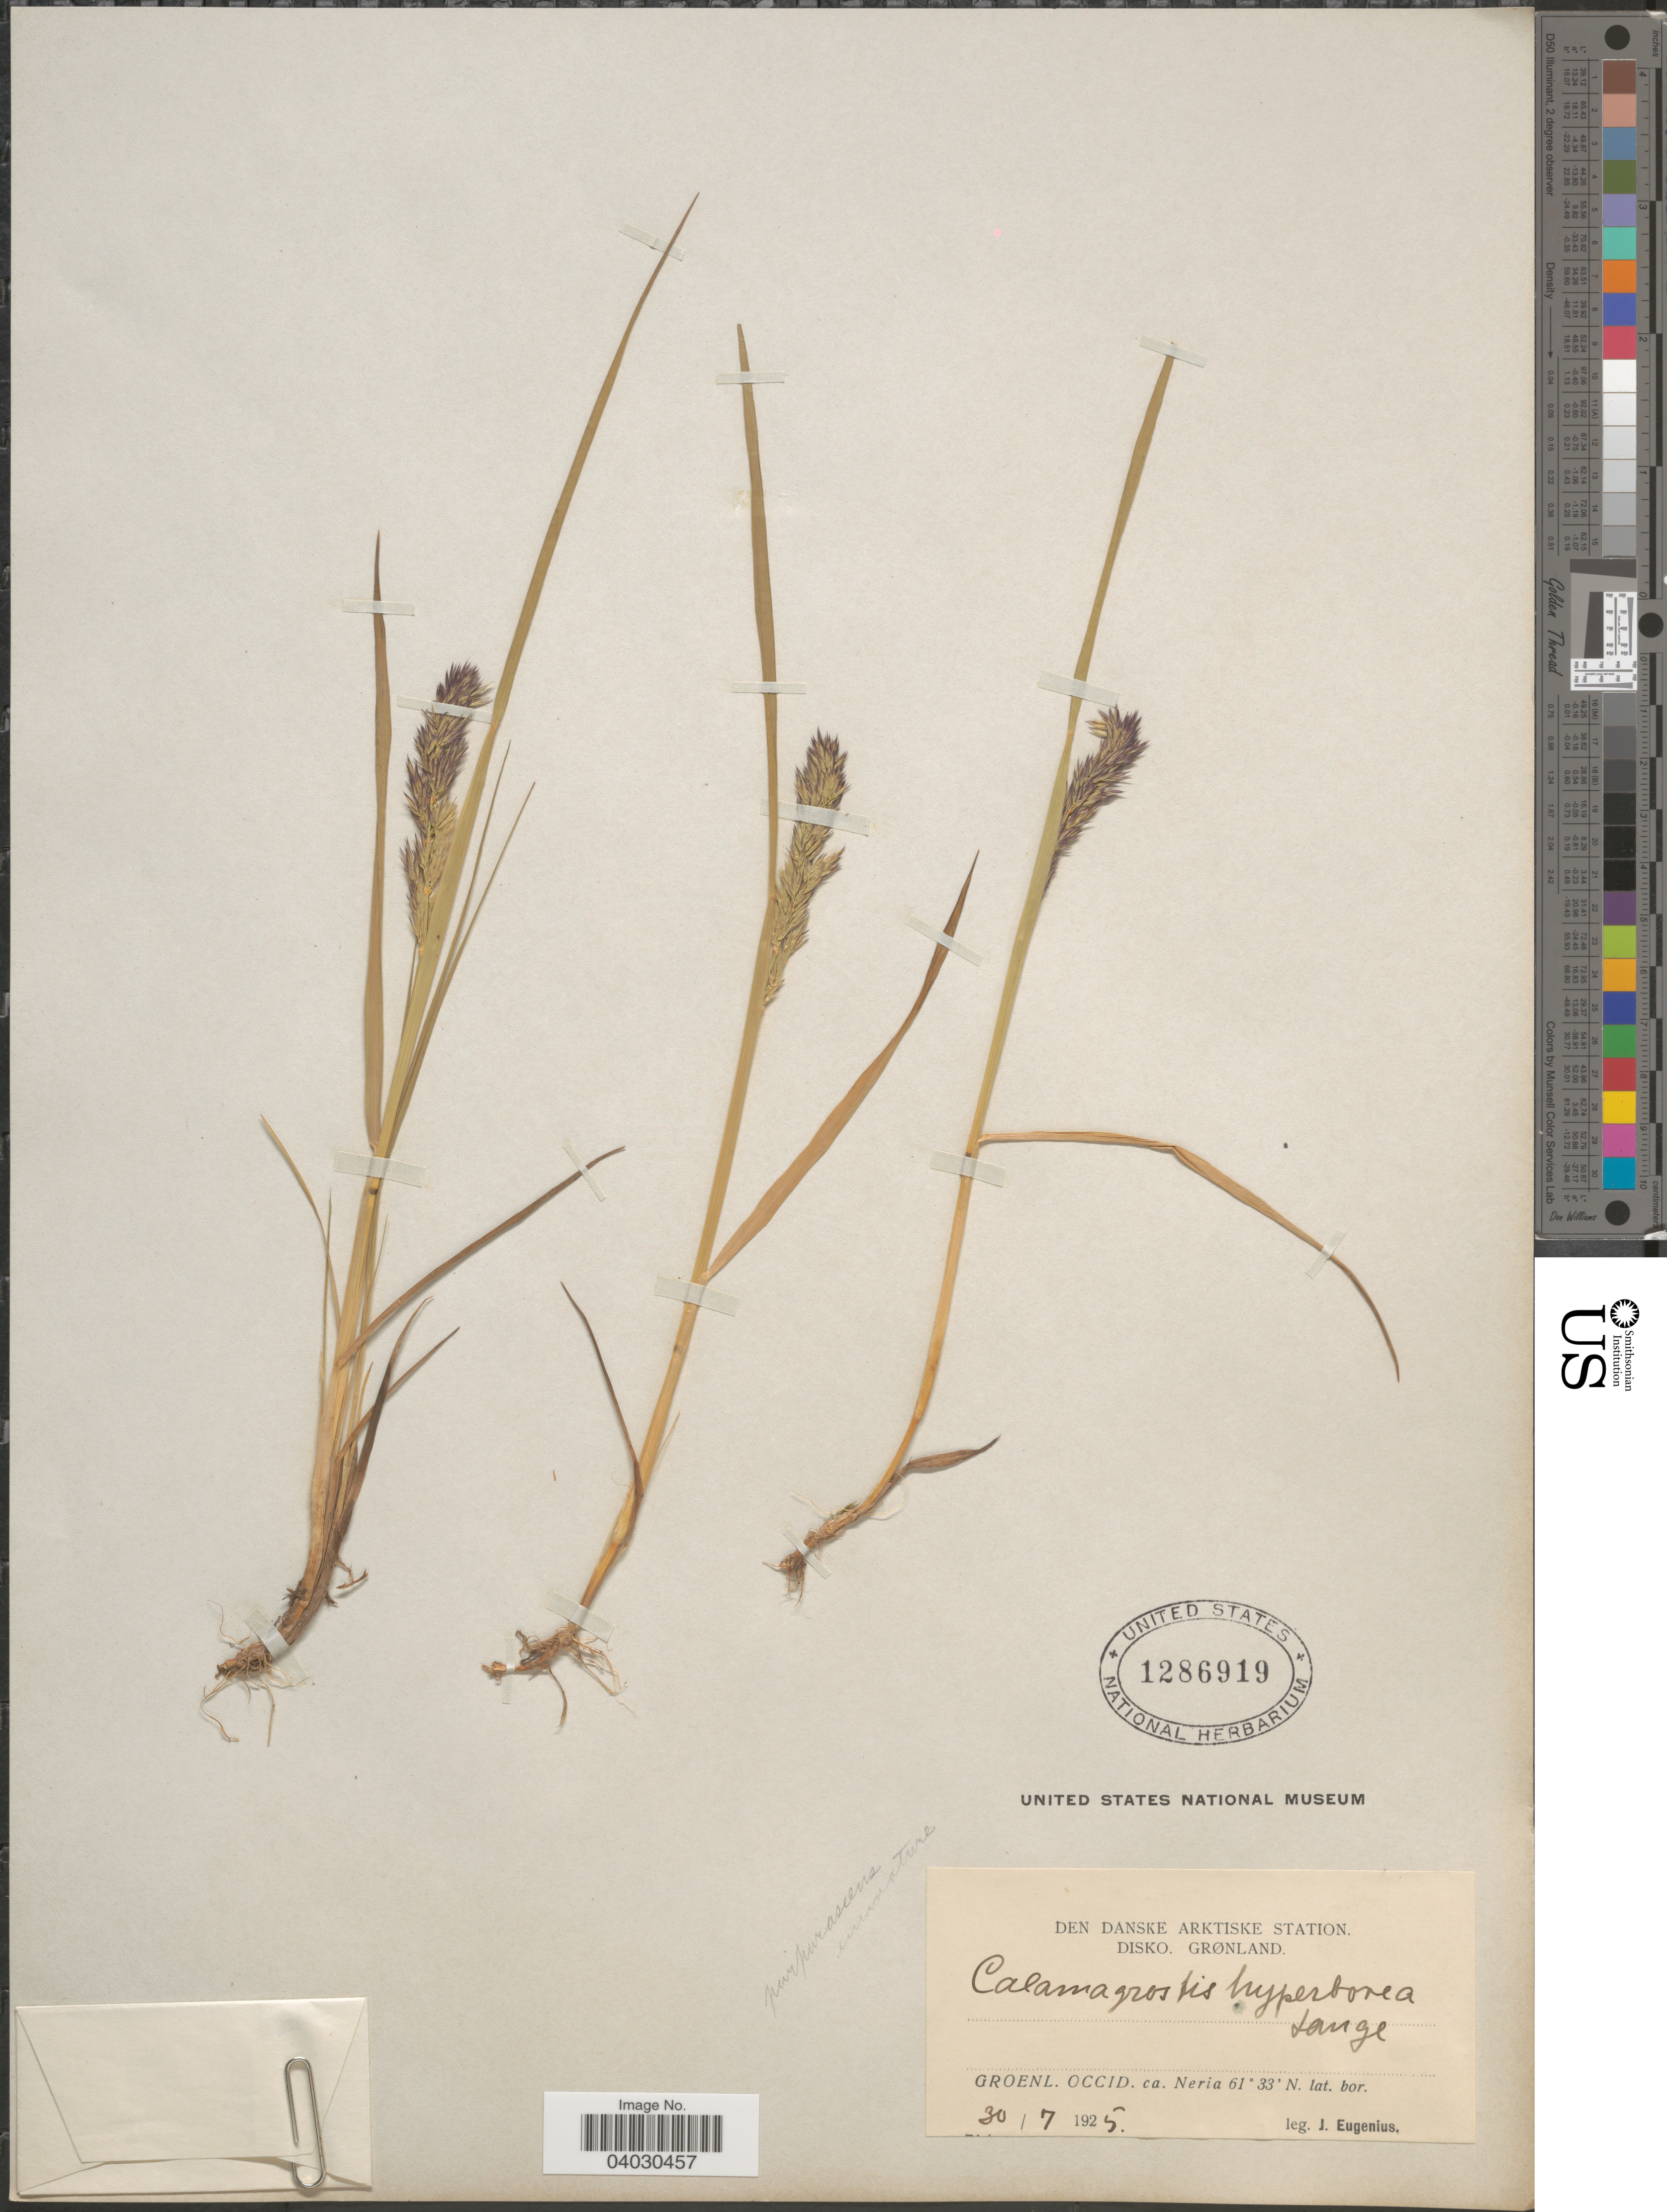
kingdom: Plantae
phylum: Tracheophyta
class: Liliopsida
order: Poales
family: Poaceae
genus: Calamagrostis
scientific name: Calamagrostis purpurascens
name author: R. Br.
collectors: J. Eugenius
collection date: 1925-07-30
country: Greenland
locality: Den Danske Arktiske Station. Disko, Grønland. Groenl. Occid.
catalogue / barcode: US 1286919